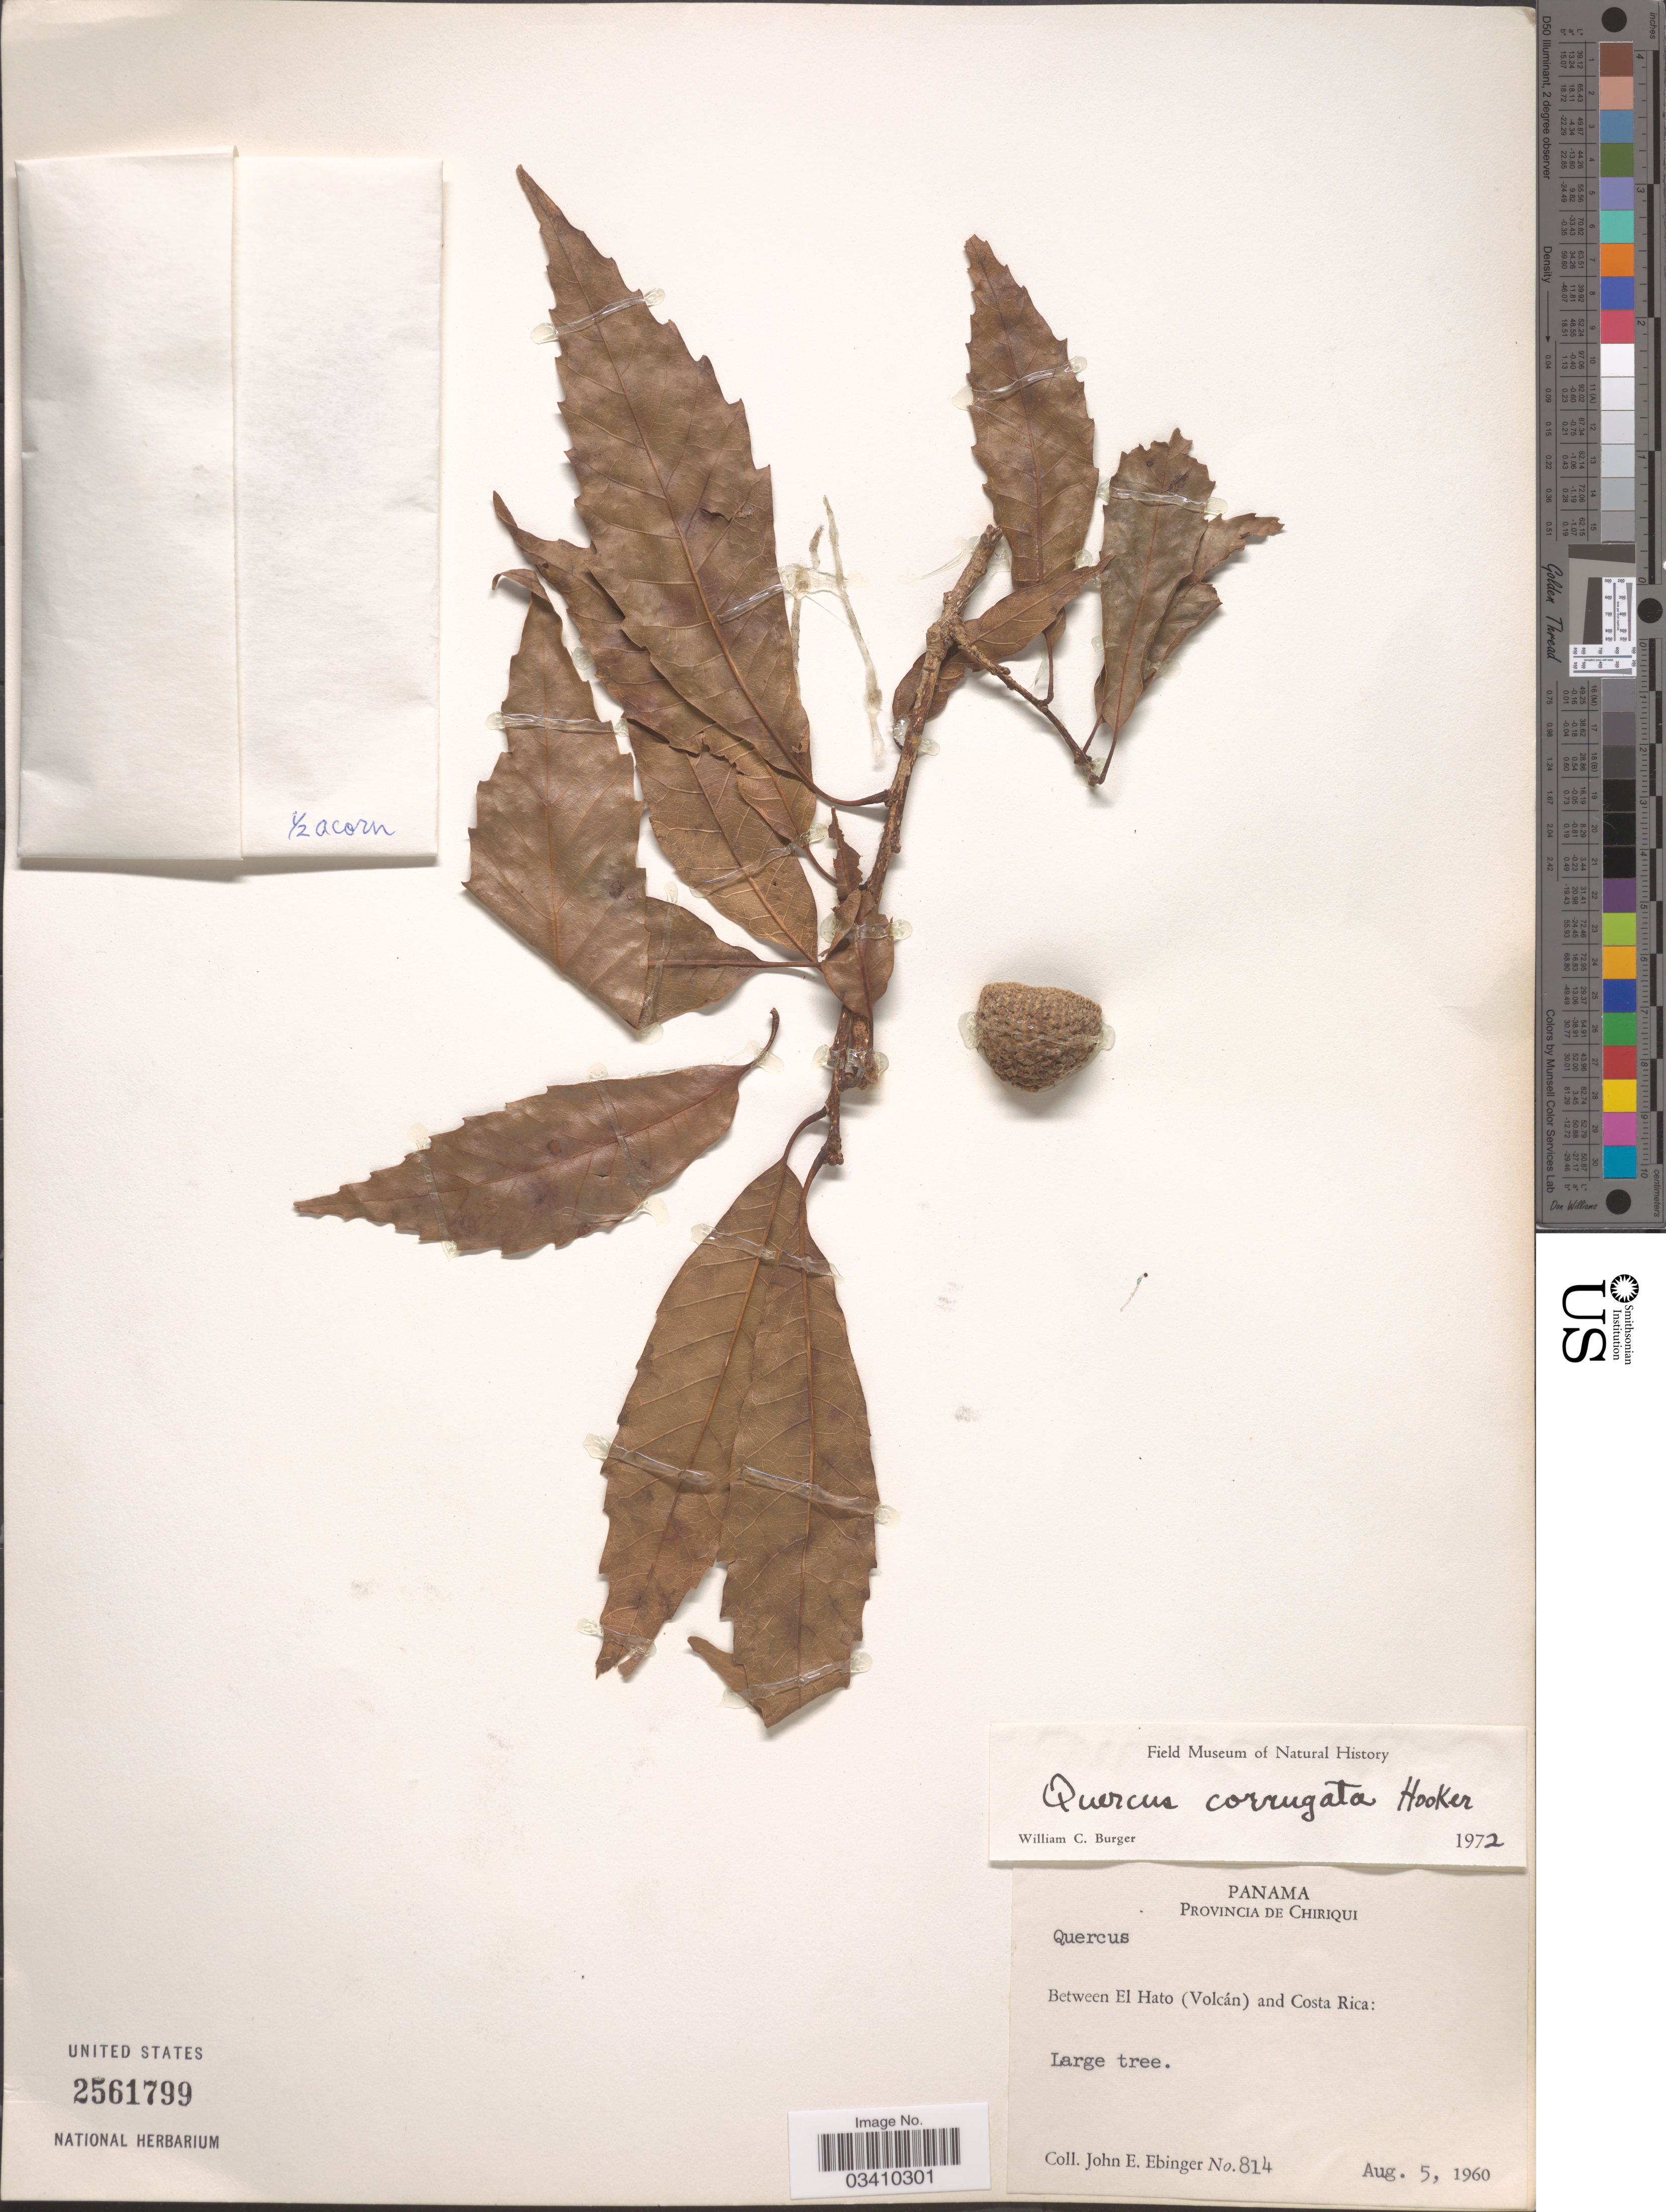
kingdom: Plantae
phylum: Tracheophyta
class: Magnoliopsida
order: Fagales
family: Fagaceae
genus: Quercus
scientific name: Quercus corrugata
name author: Hook.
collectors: J. Ebinger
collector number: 814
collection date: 1960-08-05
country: Panama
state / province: Chiriqui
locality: Between El Hato (Volcán) and Costa Rica.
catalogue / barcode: US 2561799